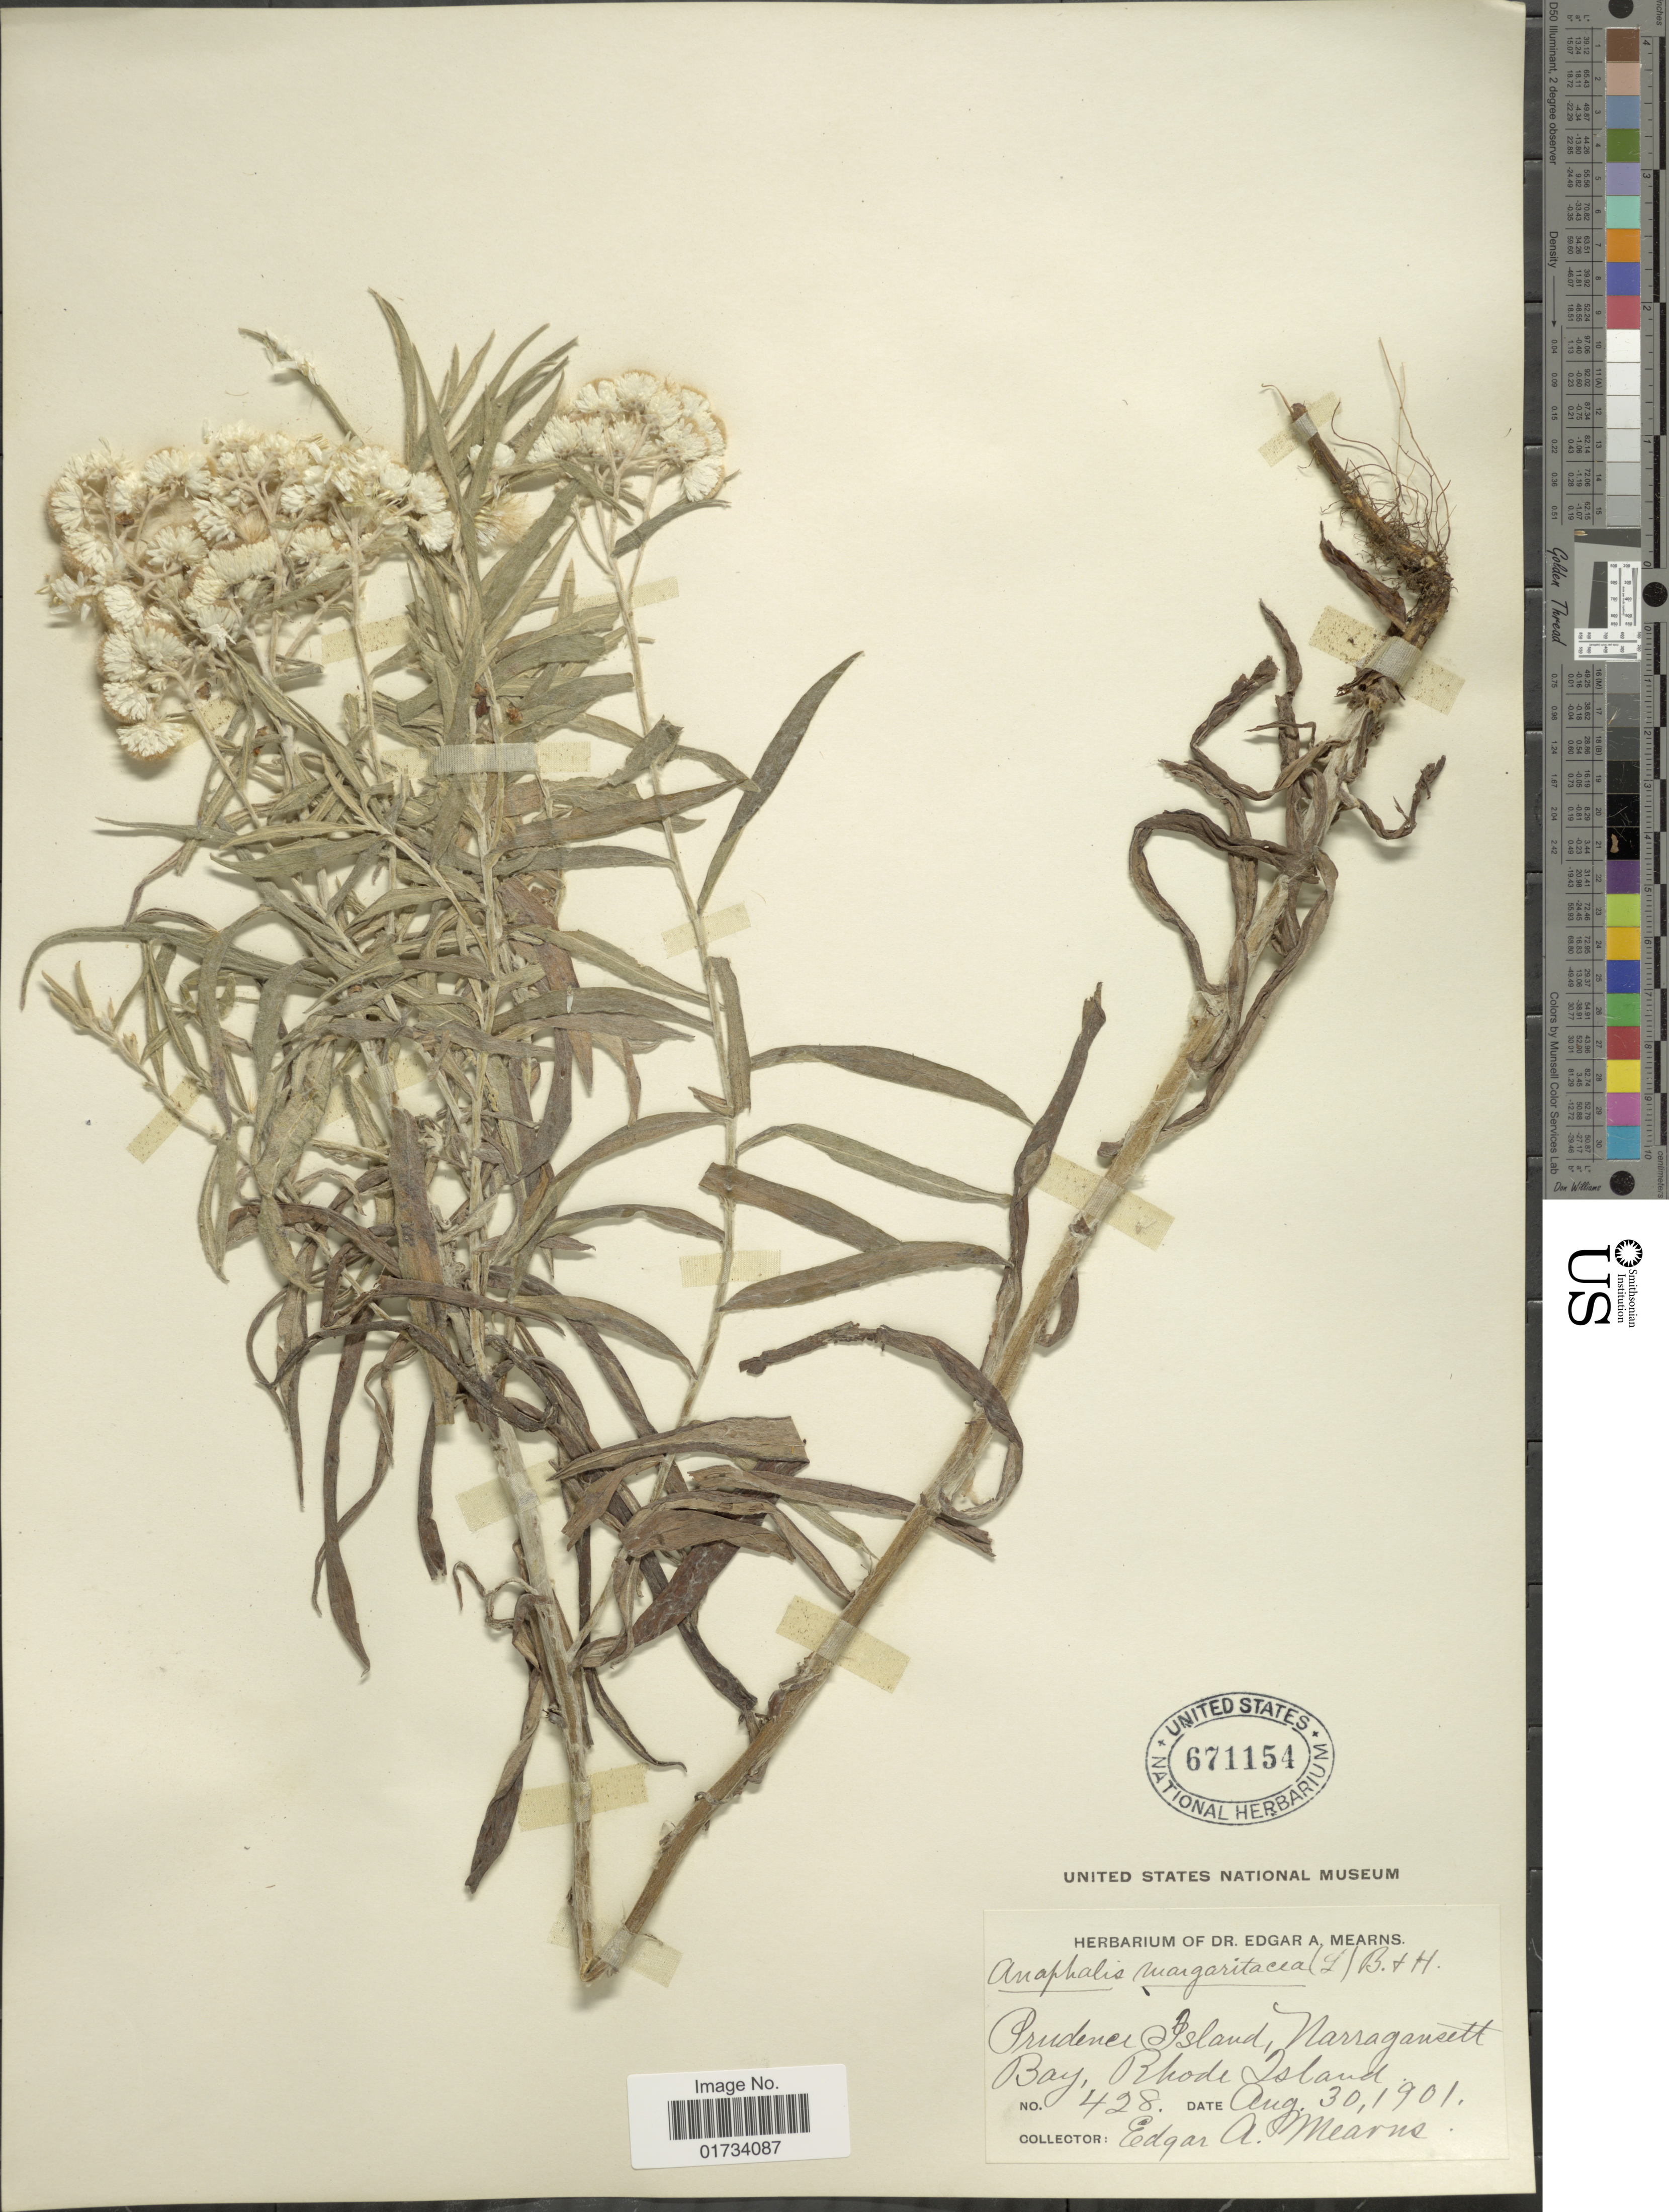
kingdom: Plantae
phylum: Tracheophyta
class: Magnoliopsida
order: Asterales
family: Asteraceae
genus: Anaphalis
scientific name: Anaphalis margaritacea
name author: (L.) Benth. & Hook. f.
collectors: E. A. Mearns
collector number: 428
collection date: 1901-08-30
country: United States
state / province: Rhode Island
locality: Prudence Island, Narragansett Bay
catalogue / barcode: US 671154